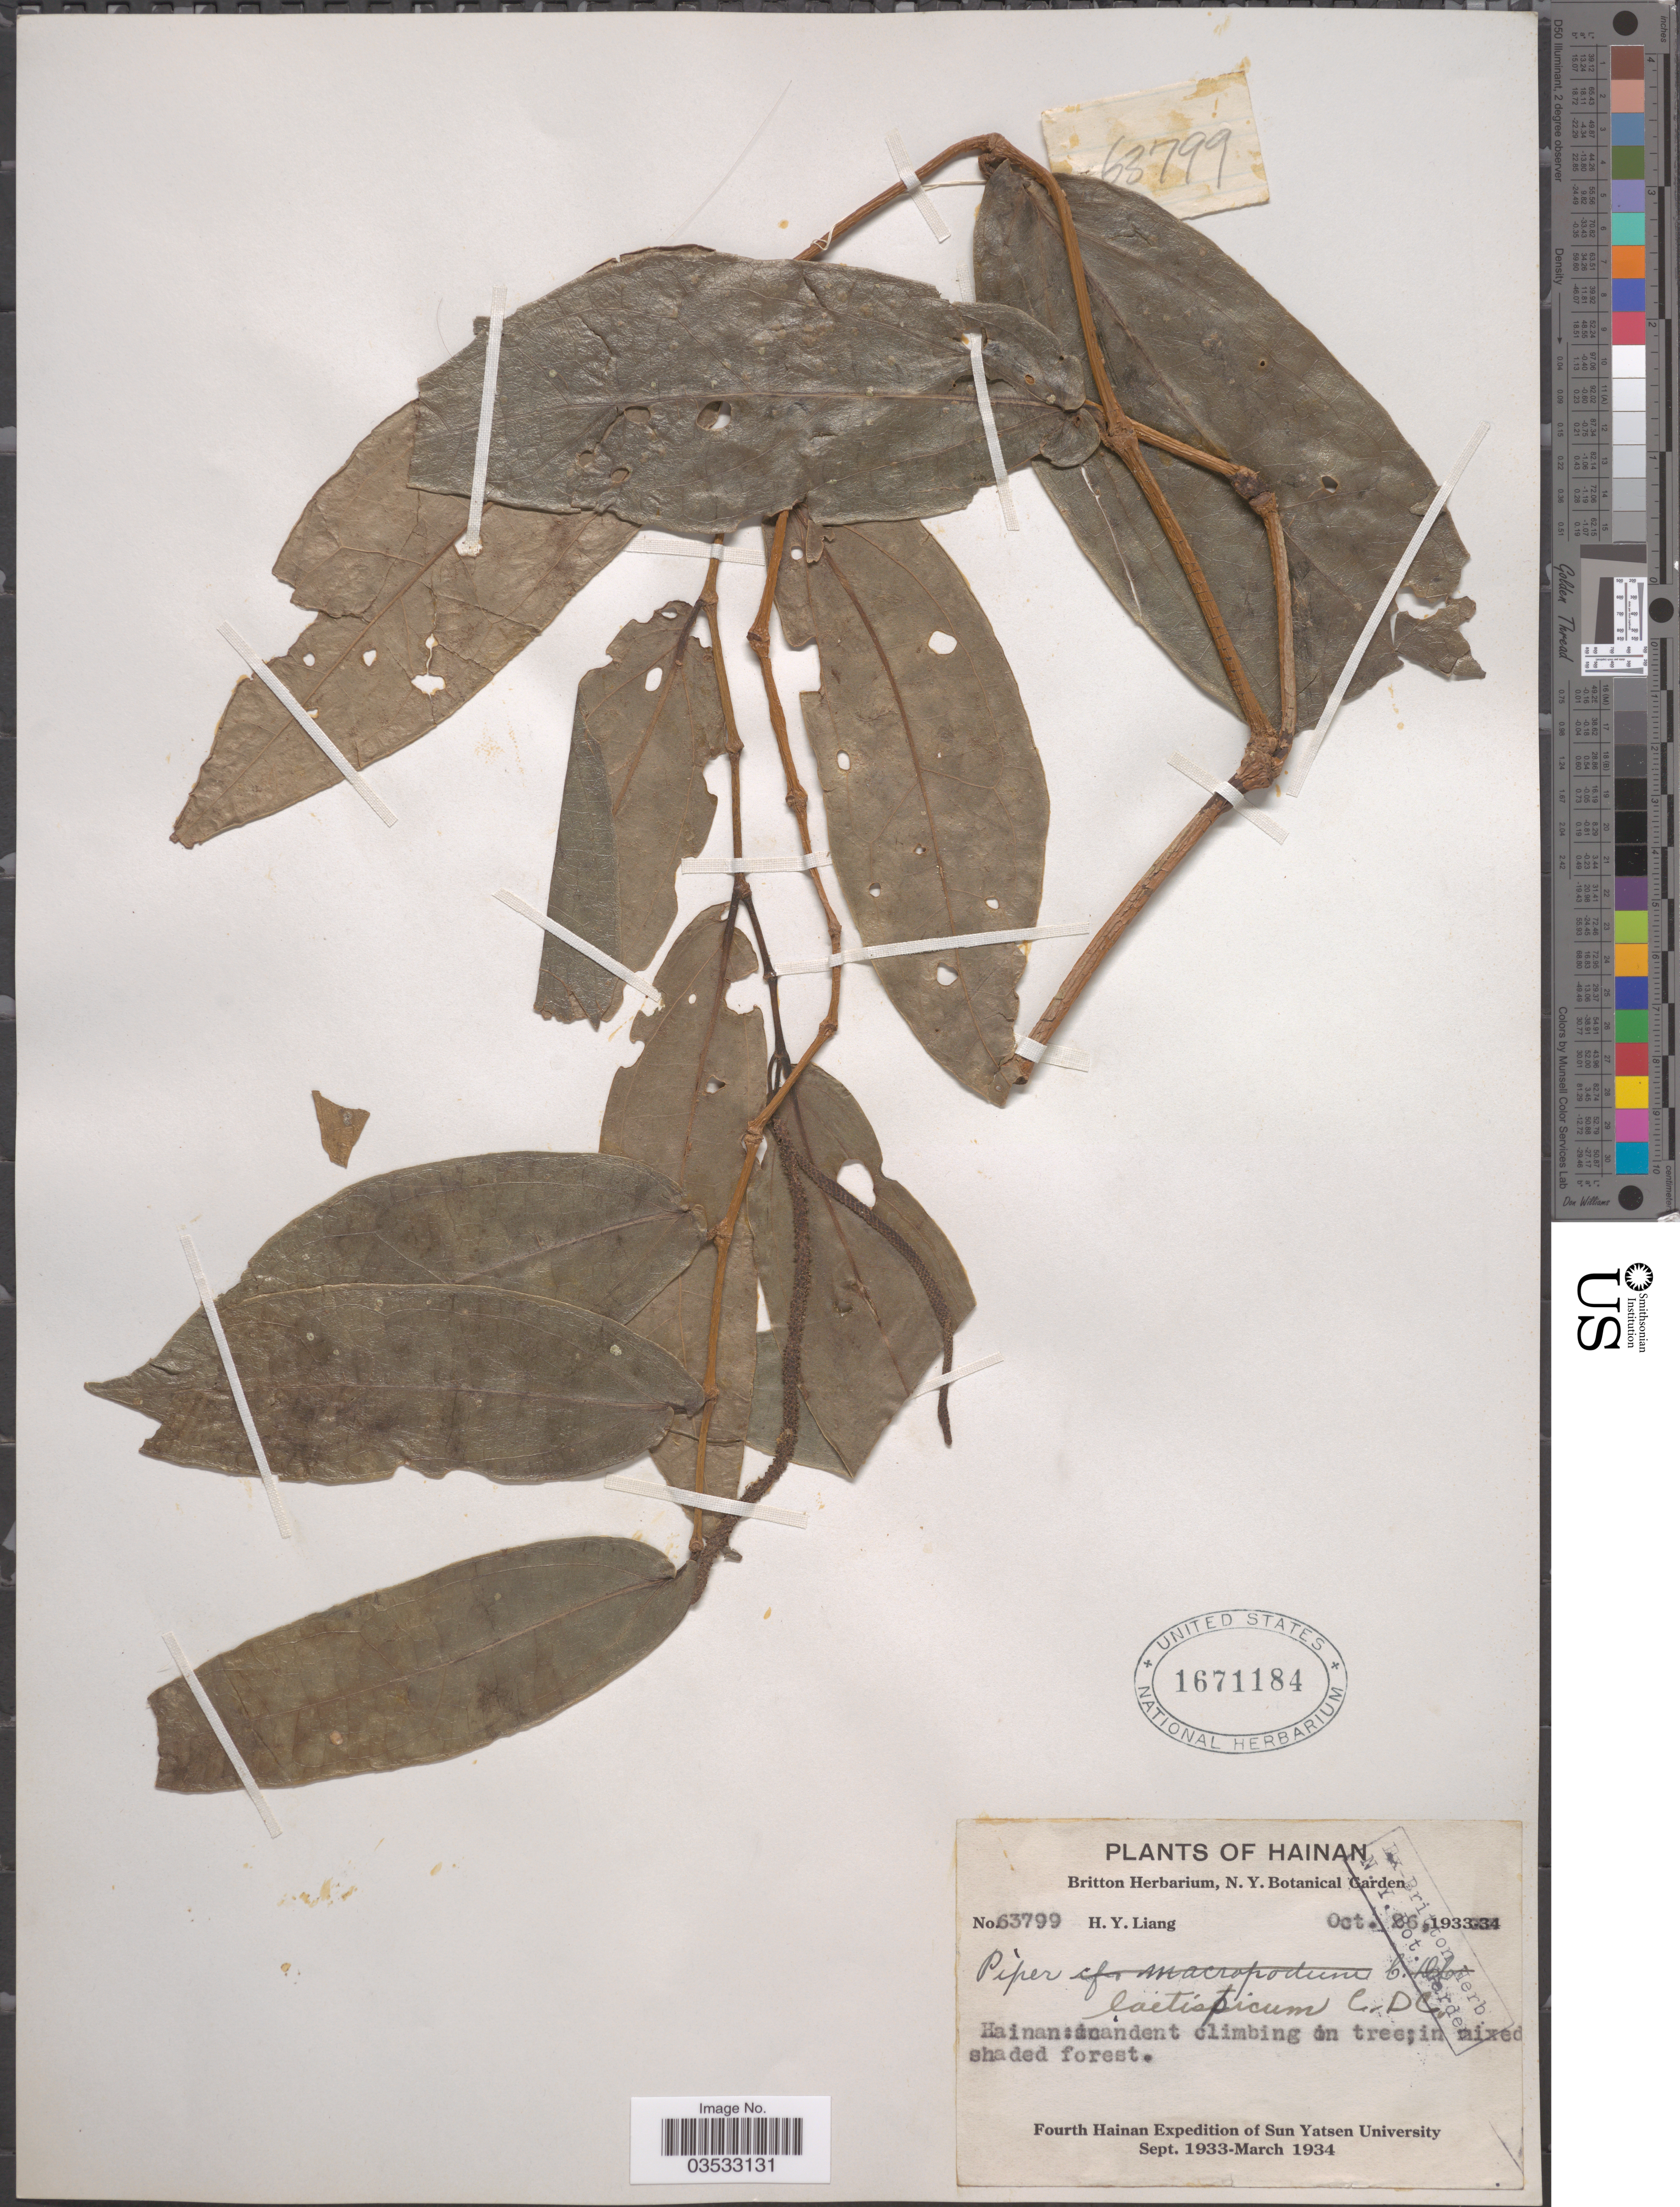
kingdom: Plantae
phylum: Tracheophyta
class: Magnoliopsida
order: Piperales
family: Piperaceae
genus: Piper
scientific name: Piper laetispicum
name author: C. DC.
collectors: H. Y. Liang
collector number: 63799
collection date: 1933-10-26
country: China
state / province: Hainan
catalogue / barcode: US 1671184